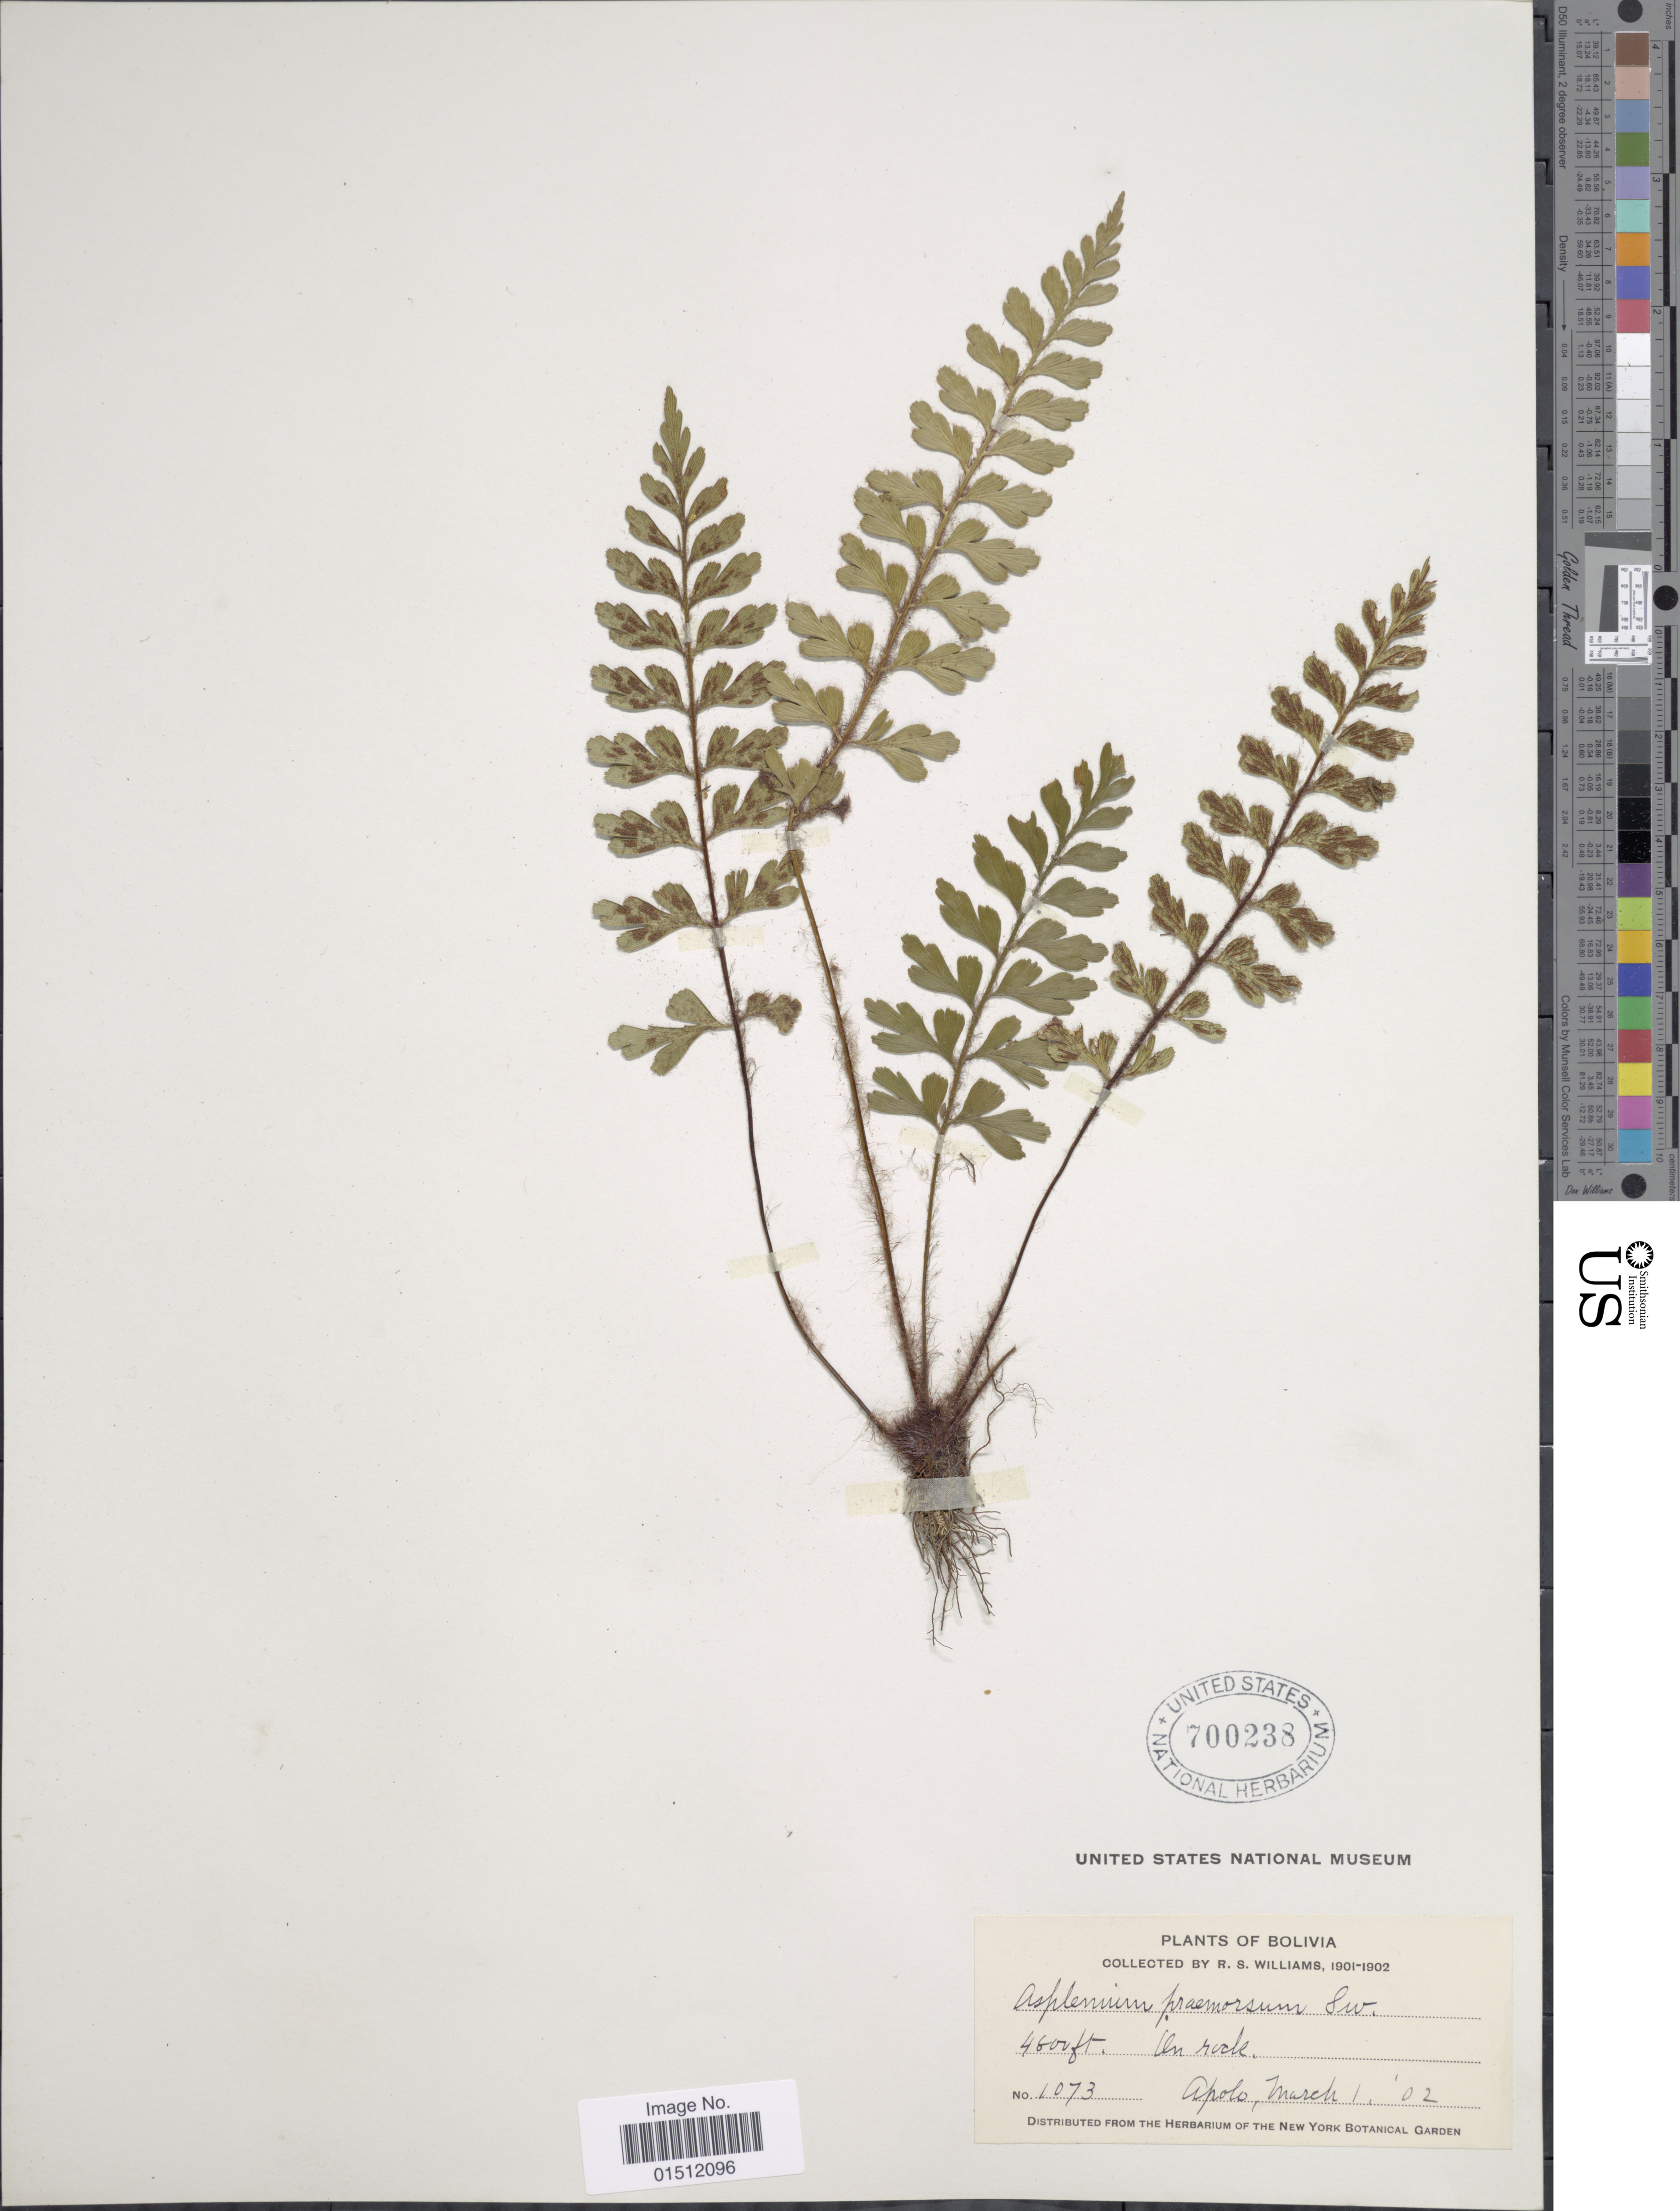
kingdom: Plantae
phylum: Tracheophyta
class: Polypodiopsida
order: Polypodiales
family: Aspleniaceae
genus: Asplenium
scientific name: Asplenium praemorsum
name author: Sw.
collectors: R. S. Williams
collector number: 1073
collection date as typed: March 1, '02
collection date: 1902-03-01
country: Bolivia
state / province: La Paz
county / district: Franz Tamayo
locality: Apolo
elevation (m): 1463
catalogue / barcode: US 700238